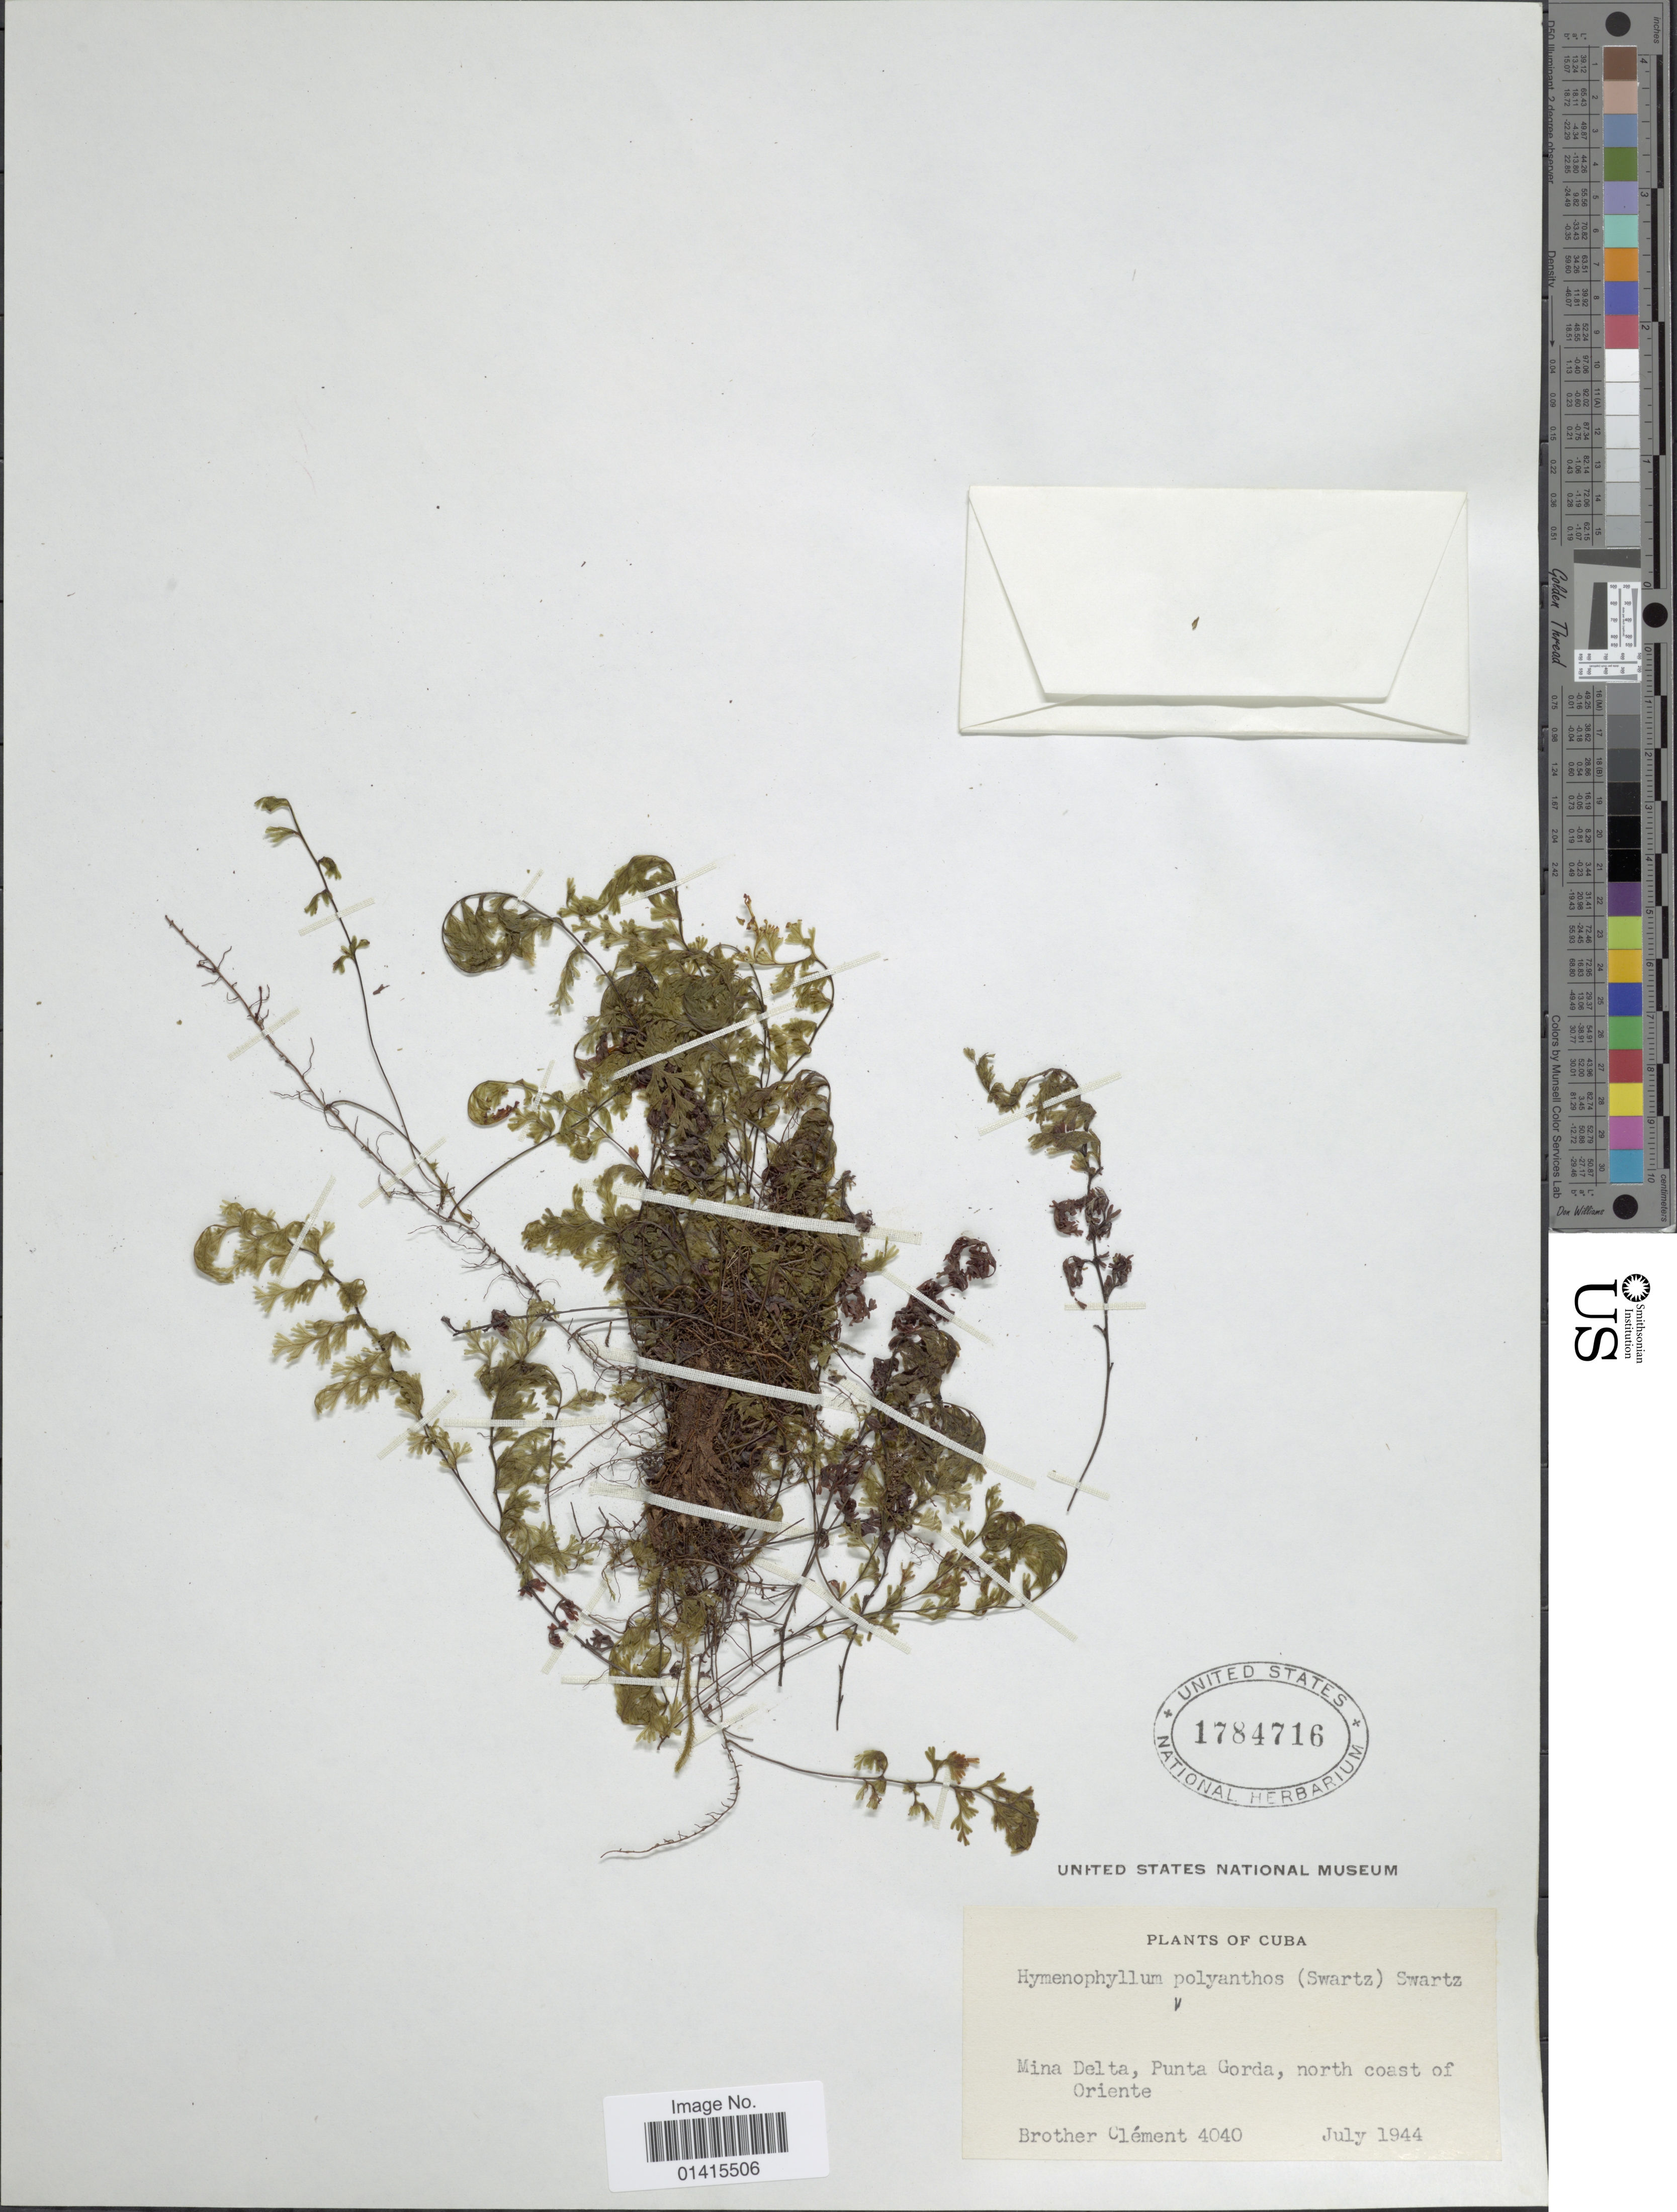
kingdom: Plantae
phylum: Tracheophyta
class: Polypodiopsida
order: Hymenophyllales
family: Hymenophyllaceae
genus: Hymenophyllum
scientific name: Hymenophyllum polyanthos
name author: (Sw.) Sw.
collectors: B. Clement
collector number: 4040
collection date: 1944-07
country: Cuba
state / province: Oriente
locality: Mina Delta, Punta Gorda, north coast of Oriente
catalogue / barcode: US 1784716